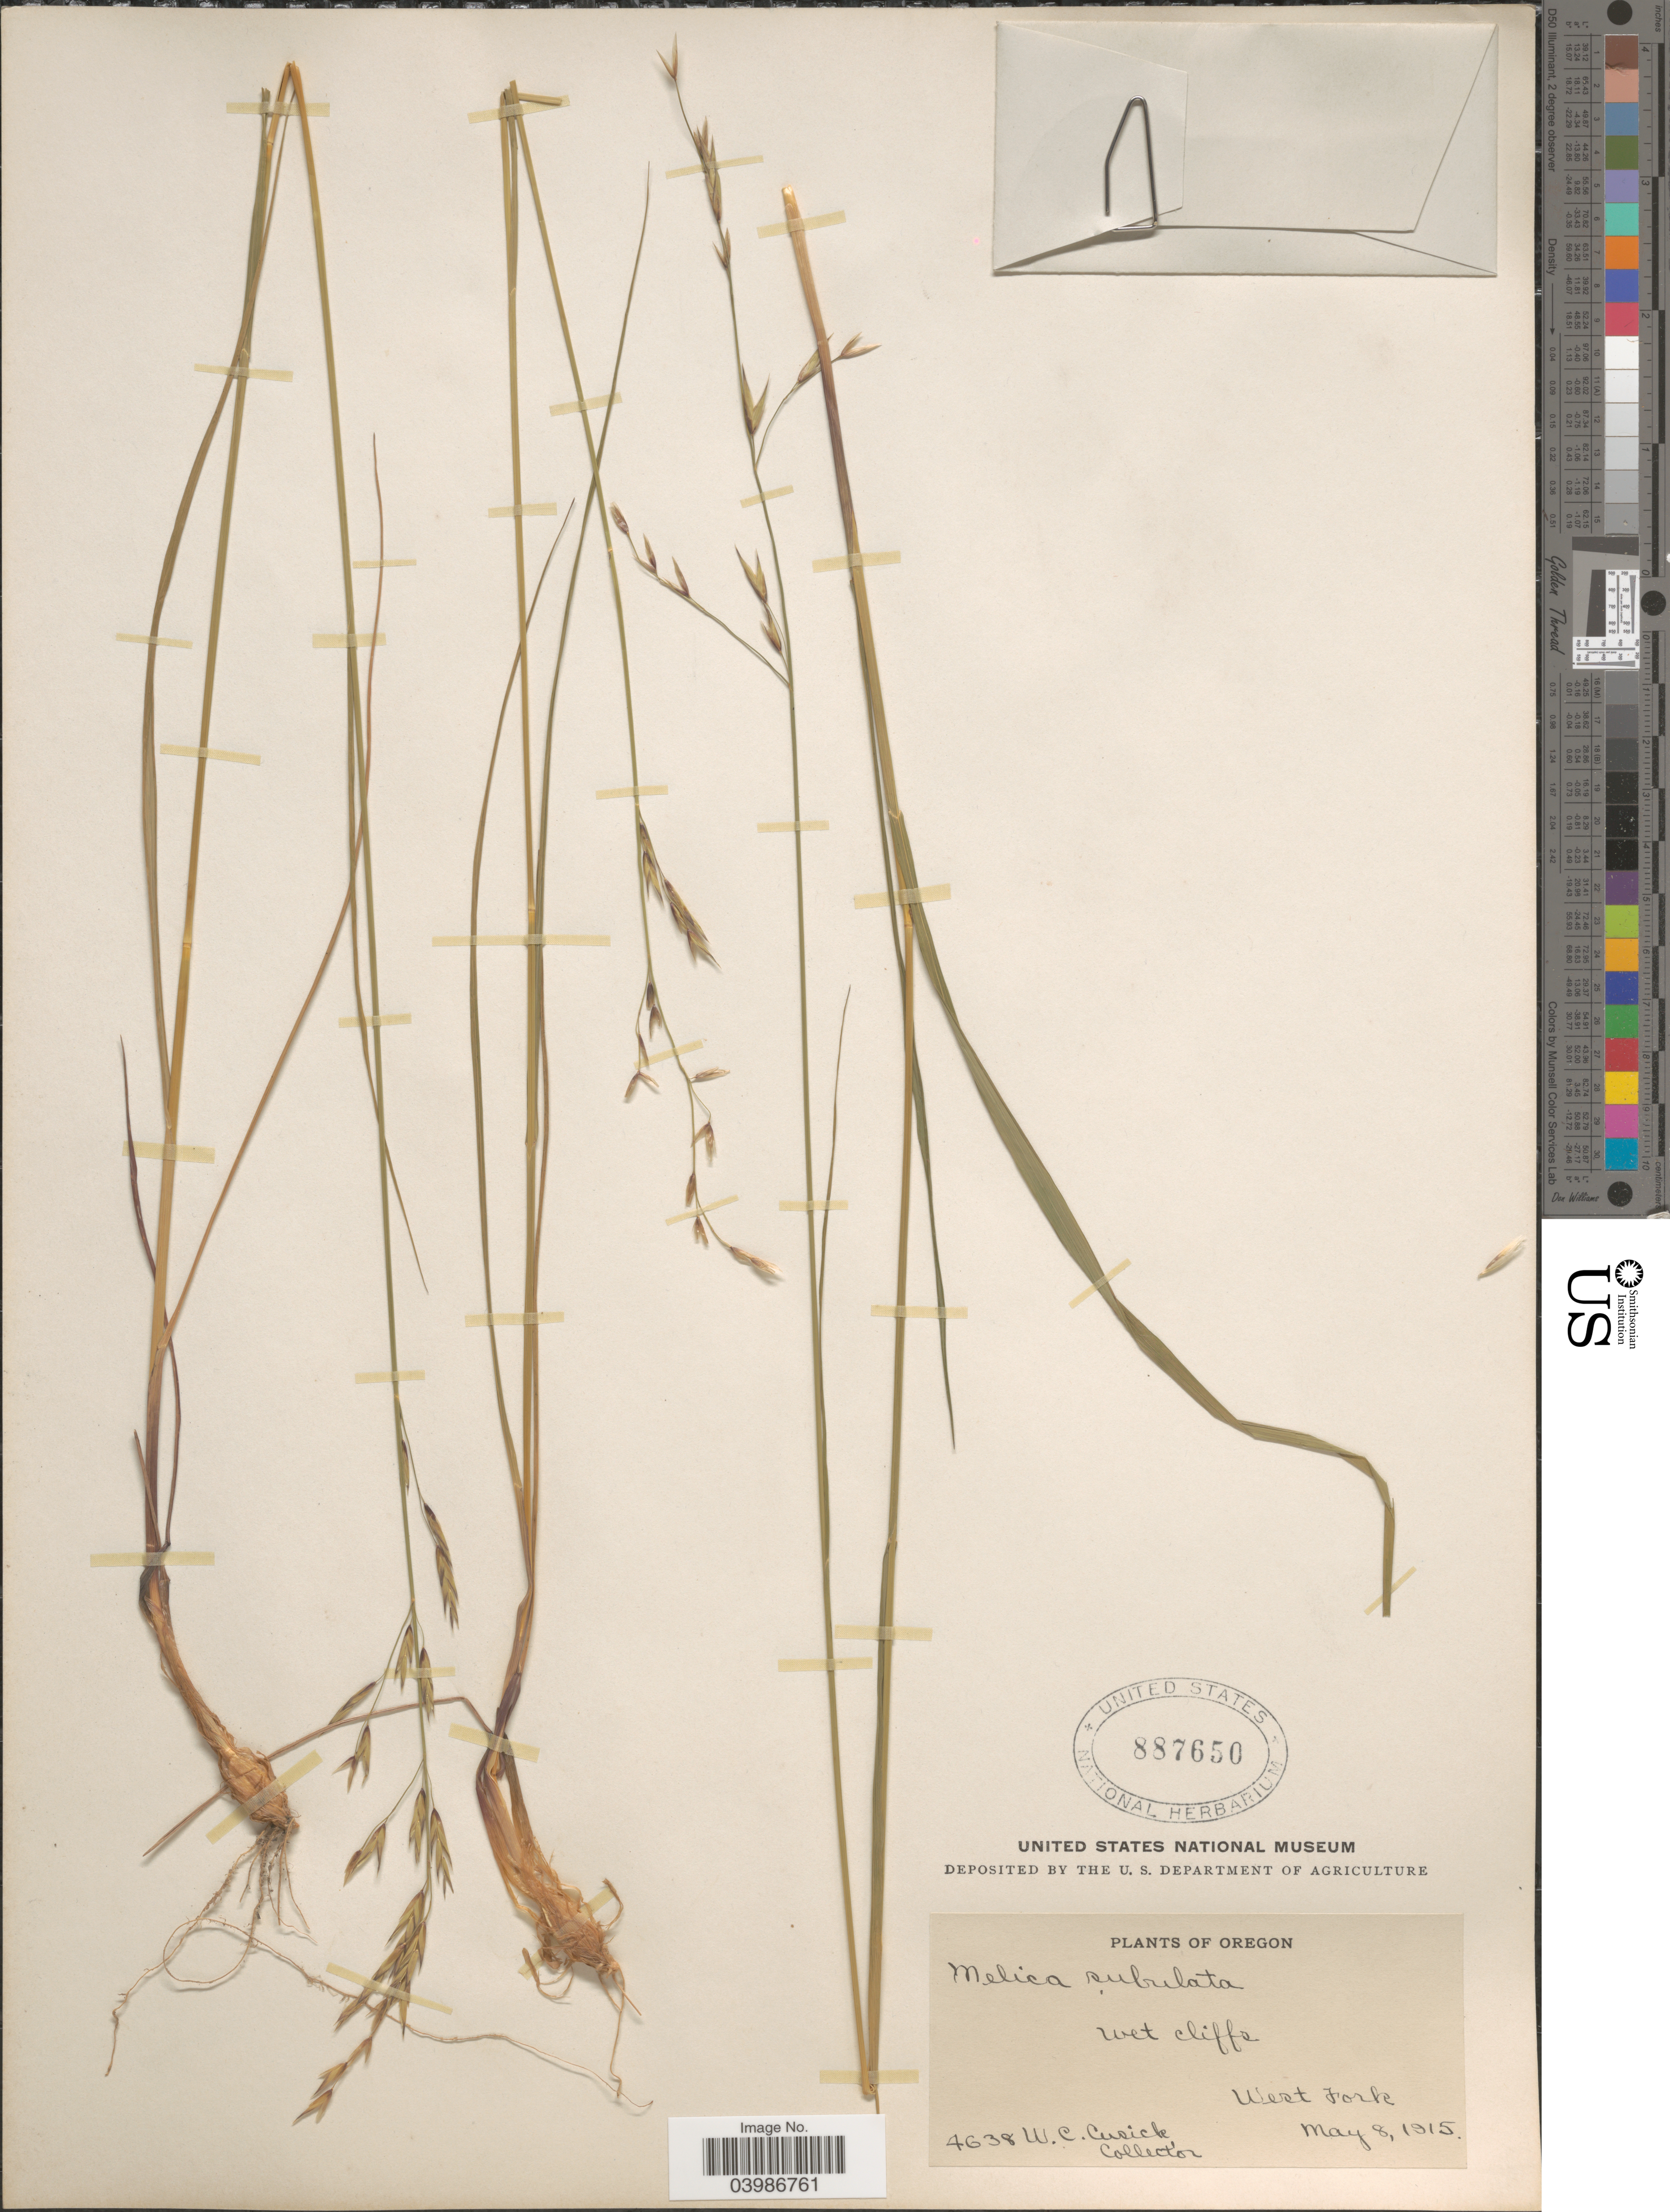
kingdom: Plantae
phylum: Tracheophyta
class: Liliopsida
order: Poales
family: Poaceae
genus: Melica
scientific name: Melica subulata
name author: (Griseb.) Scribn.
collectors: W. C. Cusick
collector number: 4638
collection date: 1915-05-08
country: United States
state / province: Oregon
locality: West Fork.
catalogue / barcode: US 887650